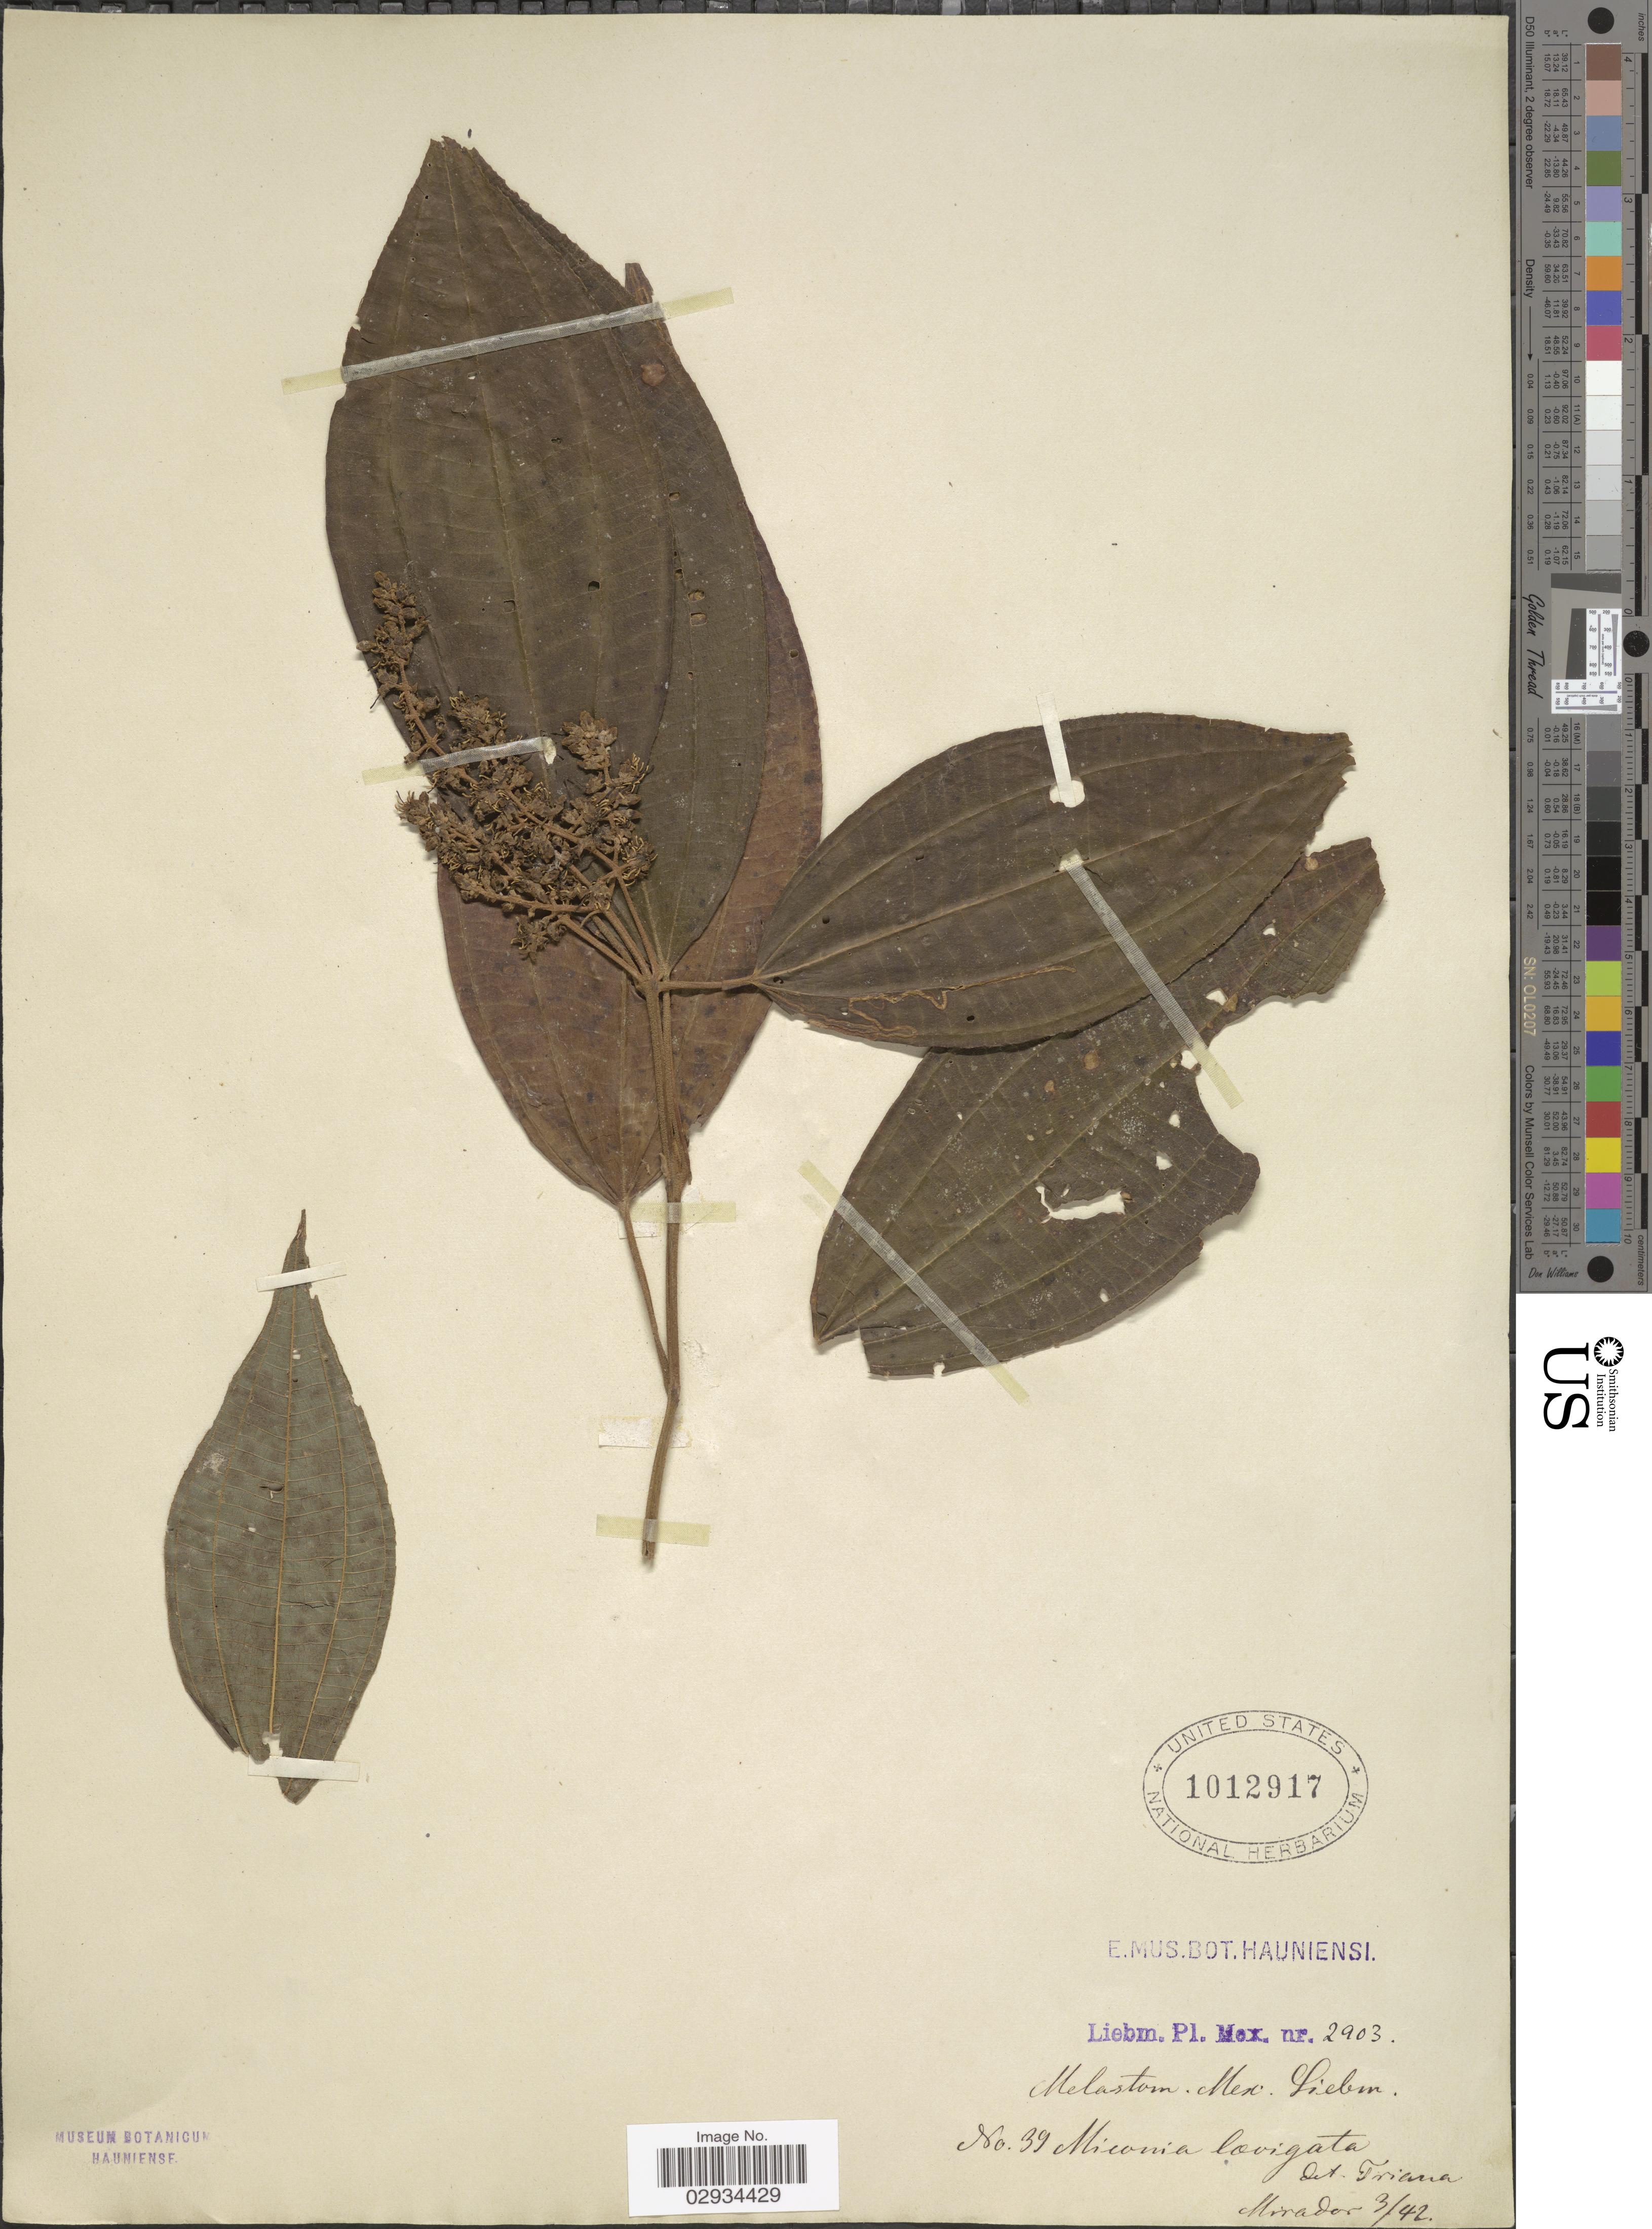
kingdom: Plantae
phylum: Tracheophyta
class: Magnoliopsida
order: Myrtales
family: Melastomataceae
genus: Miconia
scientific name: Miconia sylvatica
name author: (Schltdl.) Naudin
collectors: Liebmann, --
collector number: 2903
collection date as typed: Transcribed d/m/y: /3/42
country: Mexico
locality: Mirador.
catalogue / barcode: US 1012917